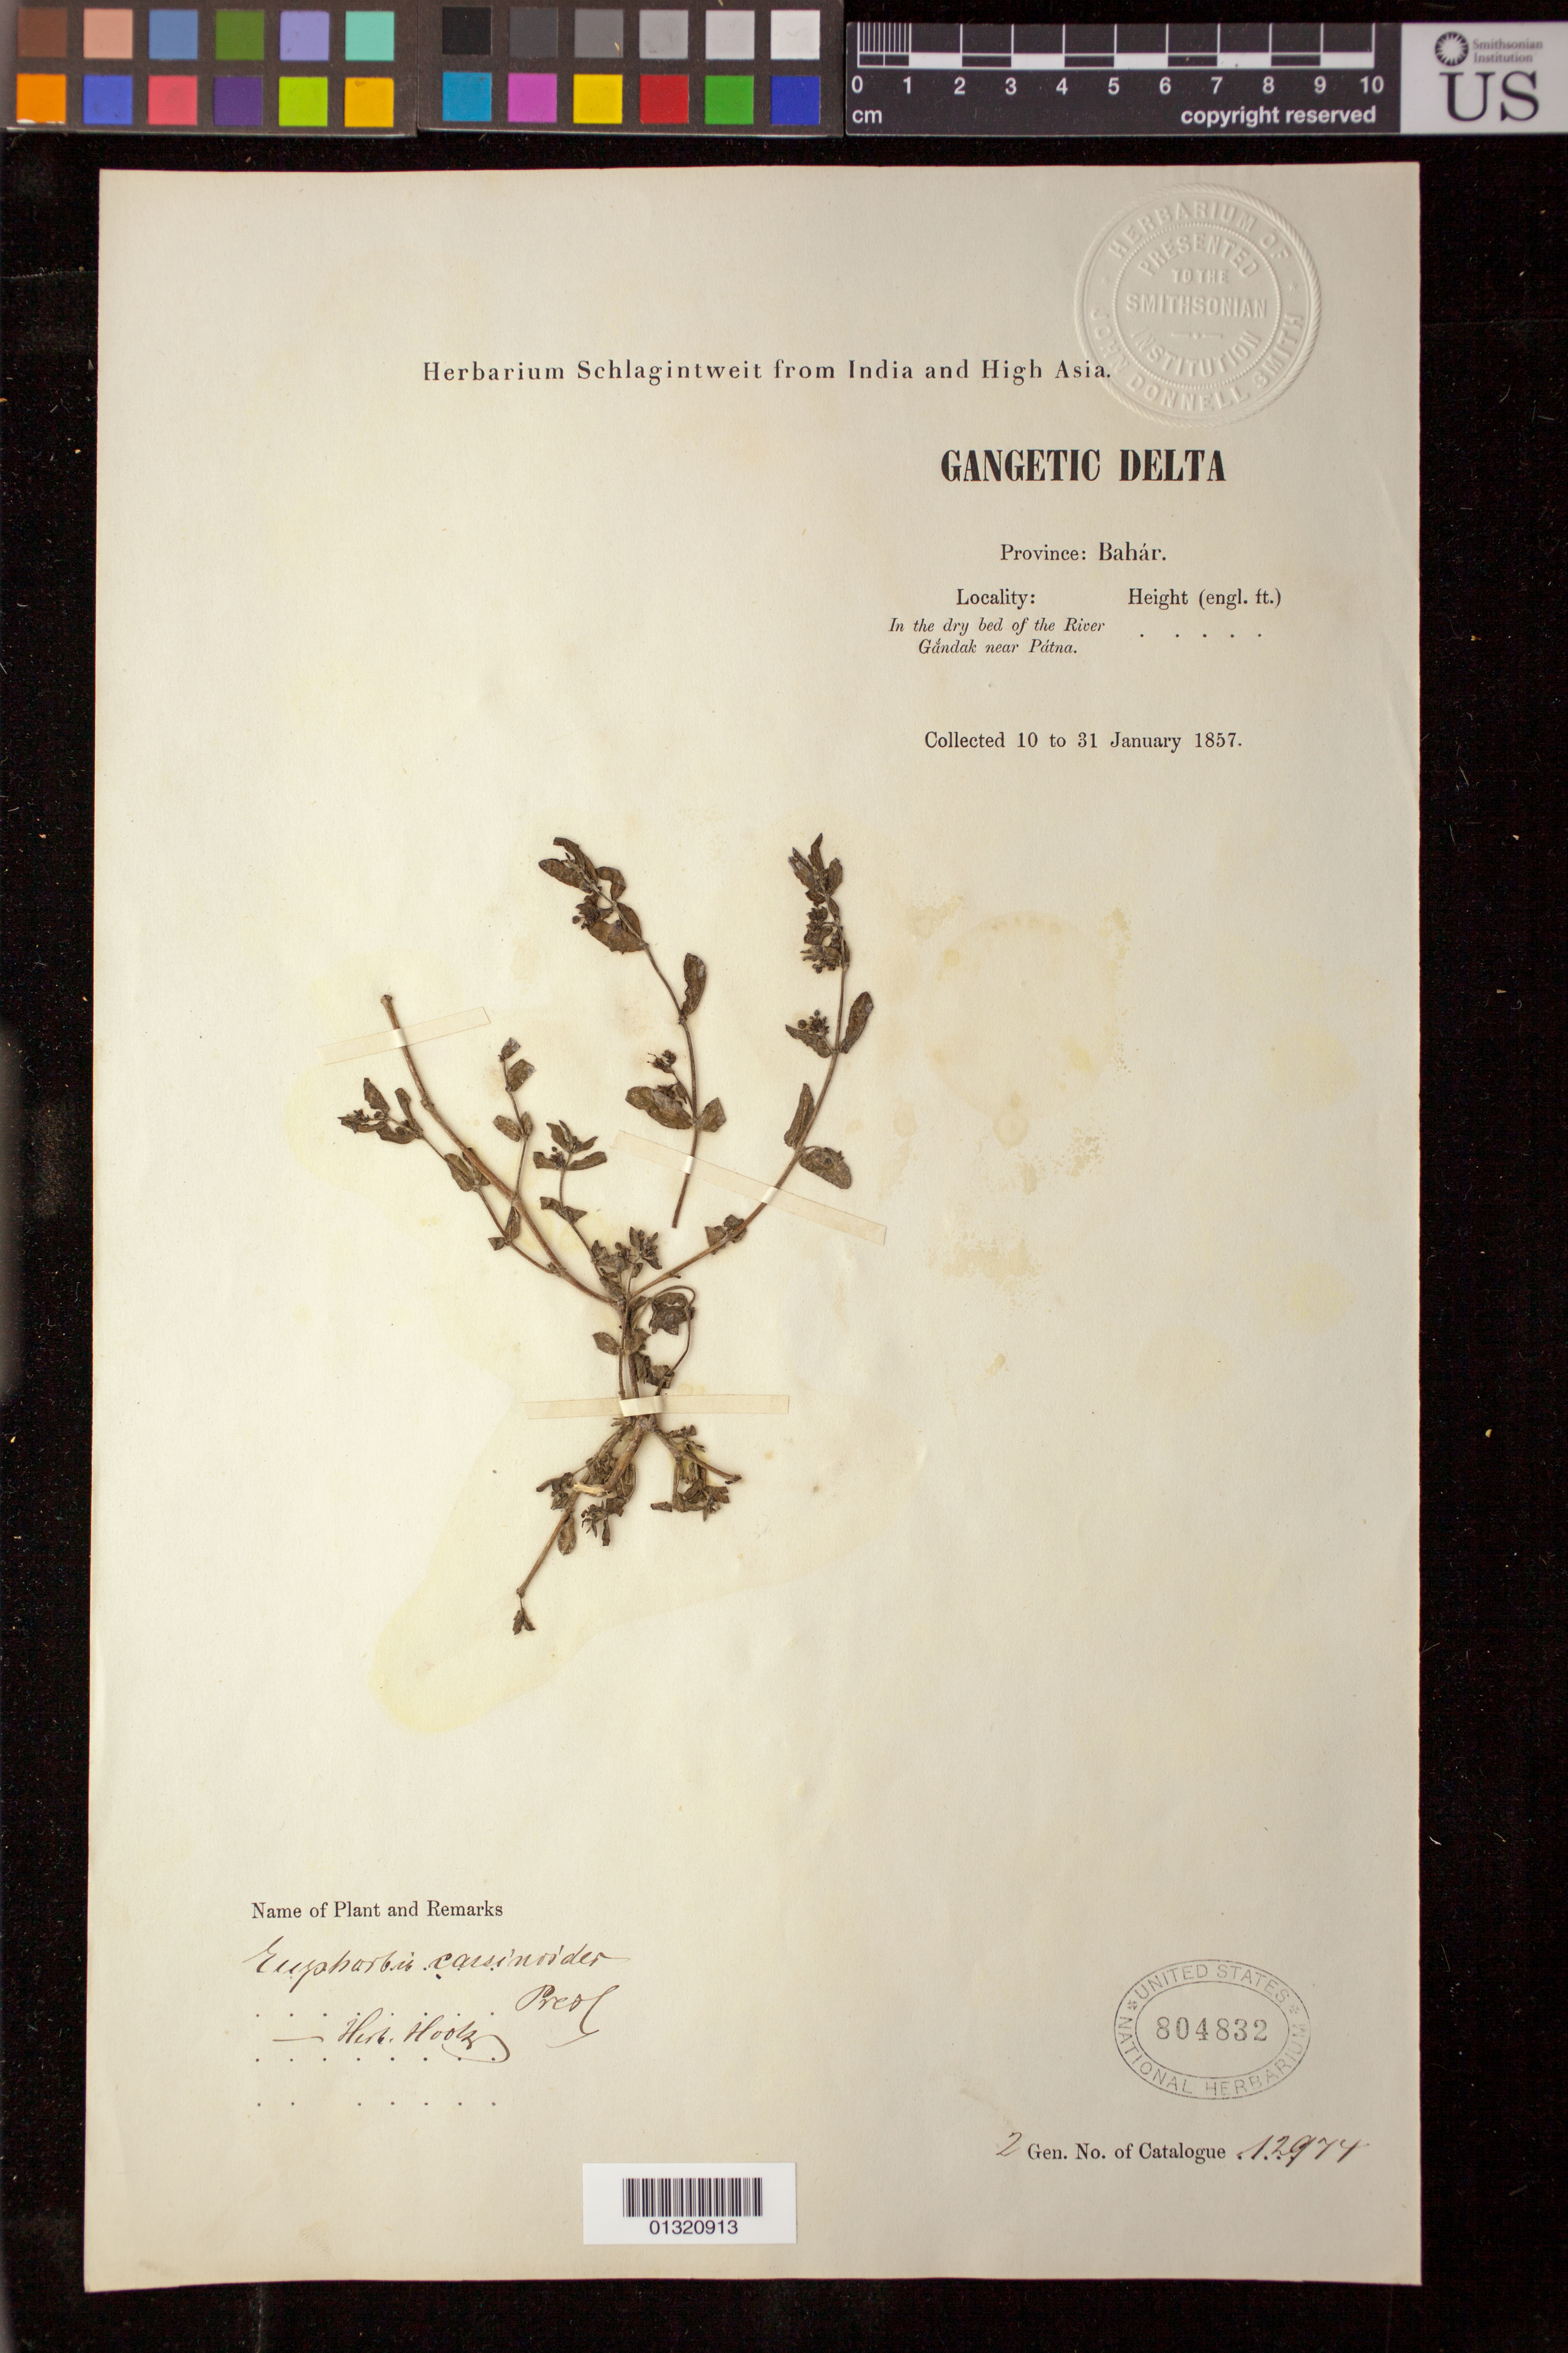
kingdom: Plantae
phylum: Tracheophyta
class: Magnoliopsida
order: Malpighiales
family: Euphorbiaceae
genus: Euphorbia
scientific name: Euphorbia indica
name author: Lam.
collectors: H. A. von Schlagintweit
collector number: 12974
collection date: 1857-01-10/1857-01-31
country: India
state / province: Bihar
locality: In the dry bed of the River Gandak near Patna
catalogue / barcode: US 804832